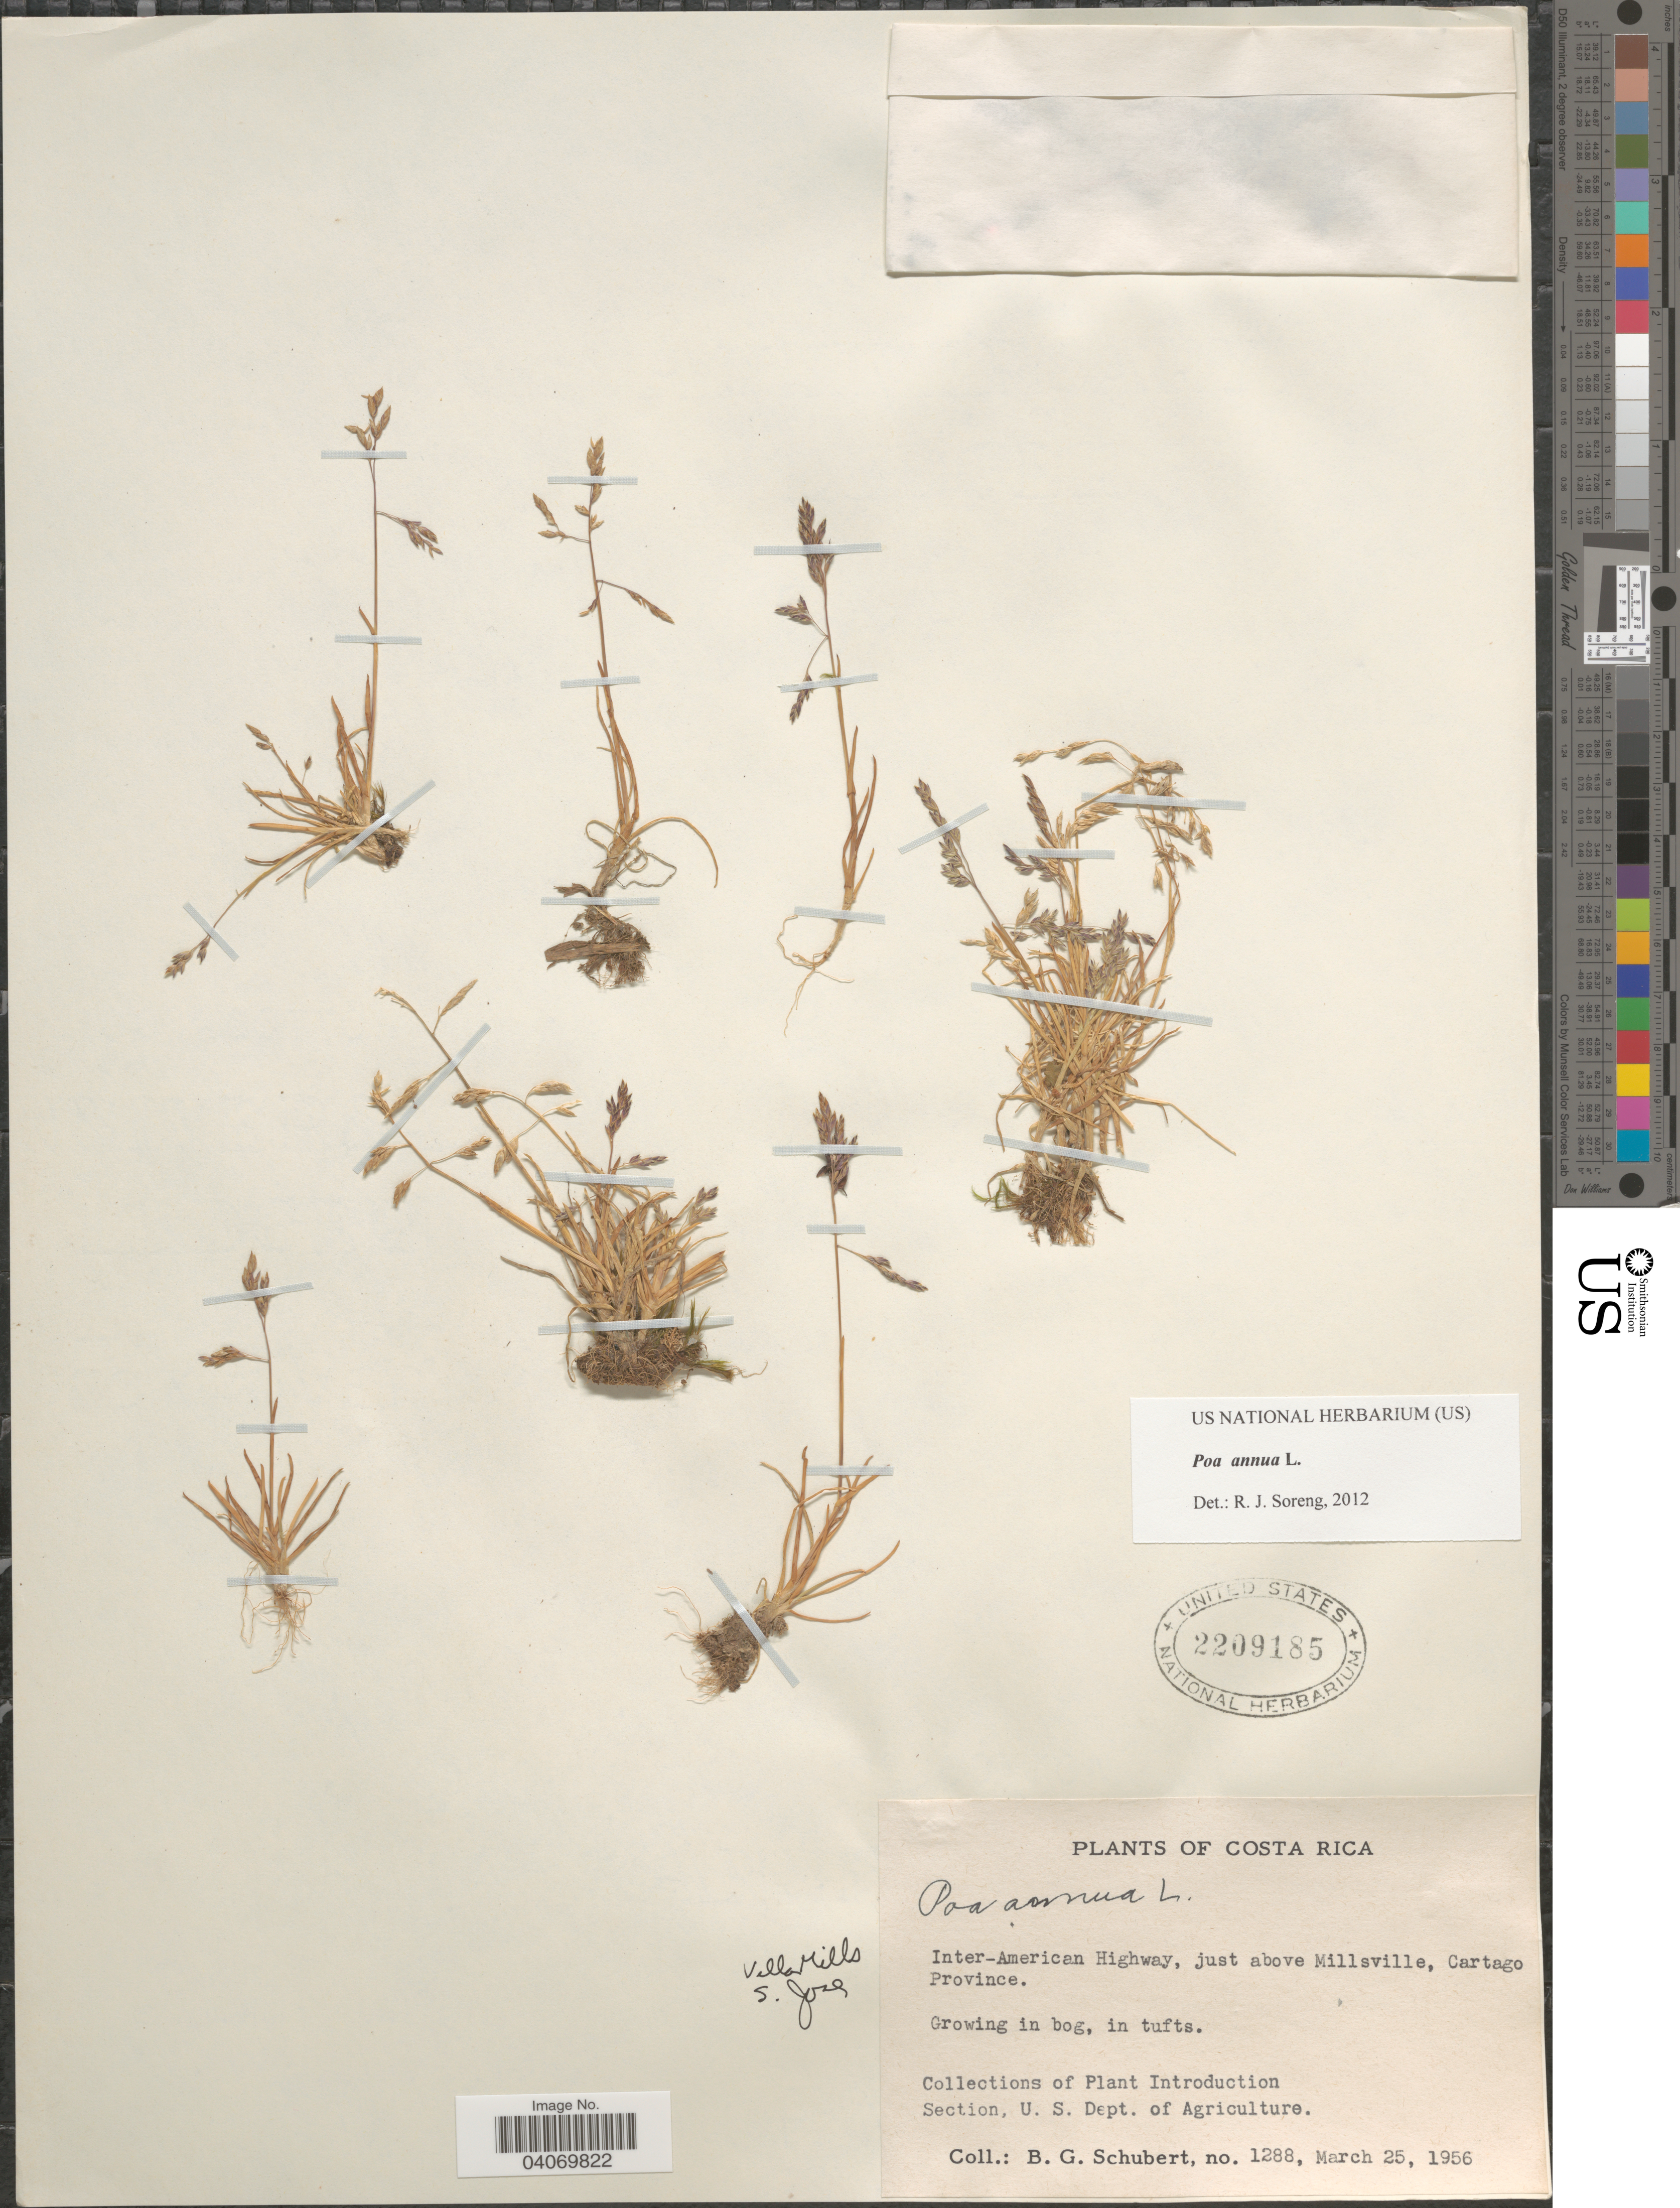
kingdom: Plantae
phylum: Tracheophyta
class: Liliopsida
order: Poales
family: Poaceae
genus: Poa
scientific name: Poa annua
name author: L.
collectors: B. Schubert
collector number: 1288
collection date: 1956-03-25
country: Costa Rica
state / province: Cartago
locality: Inter-American Highway, just above Millsville. Growing in bog, in tufts. Villa MIlls. S. Jose.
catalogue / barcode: US 2209185